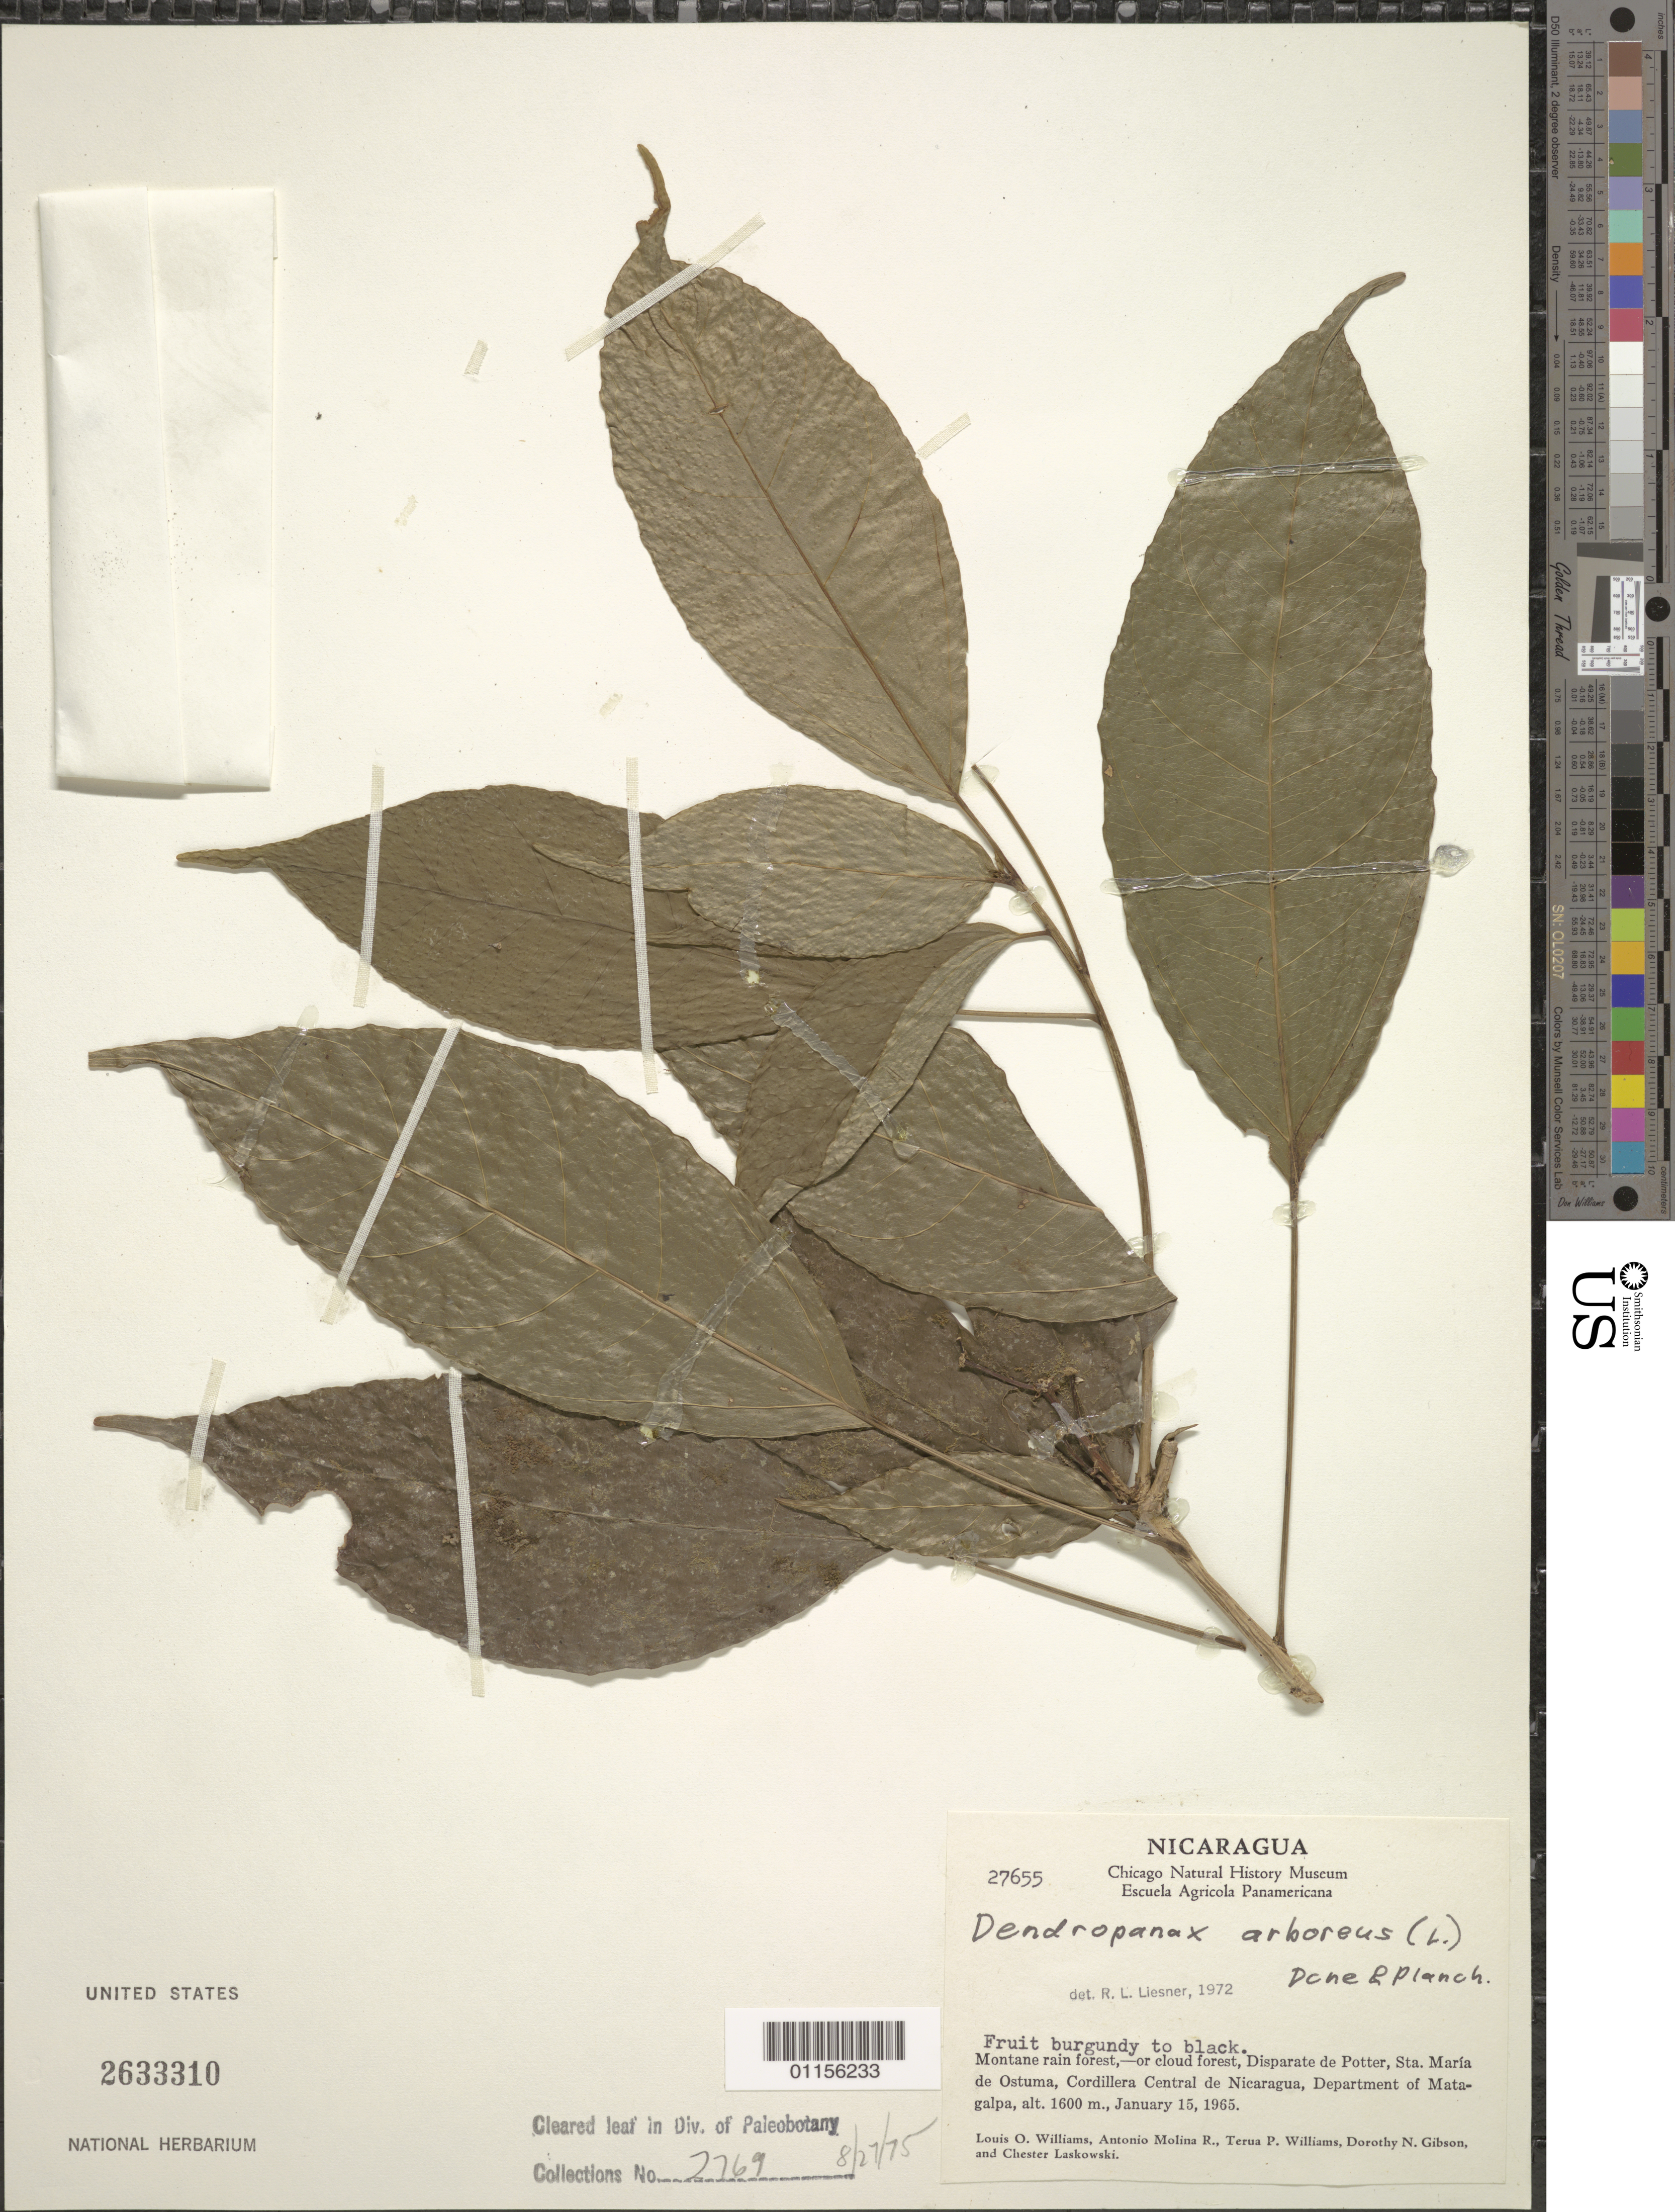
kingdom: Plantae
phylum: Tracheophyta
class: Magnoliopsida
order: Apiales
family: Araliaceae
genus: Dendropanax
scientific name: Dendropanax arboreus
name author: (L.) Decne. & Planch.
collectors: L. O. Williams, A. Molina R., T. P. Williams, D. N. Gibson & C. Laskowski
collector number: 27655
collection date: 1965-01-15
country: Nicaragua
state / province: Matagalpa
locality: Disparate de Potter, Sta Maria de Ostuma, Cordillera Central de Nicaragua.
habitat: Montane rain forest, - or cloud forest.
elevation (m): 1600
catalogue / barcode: US 2633310